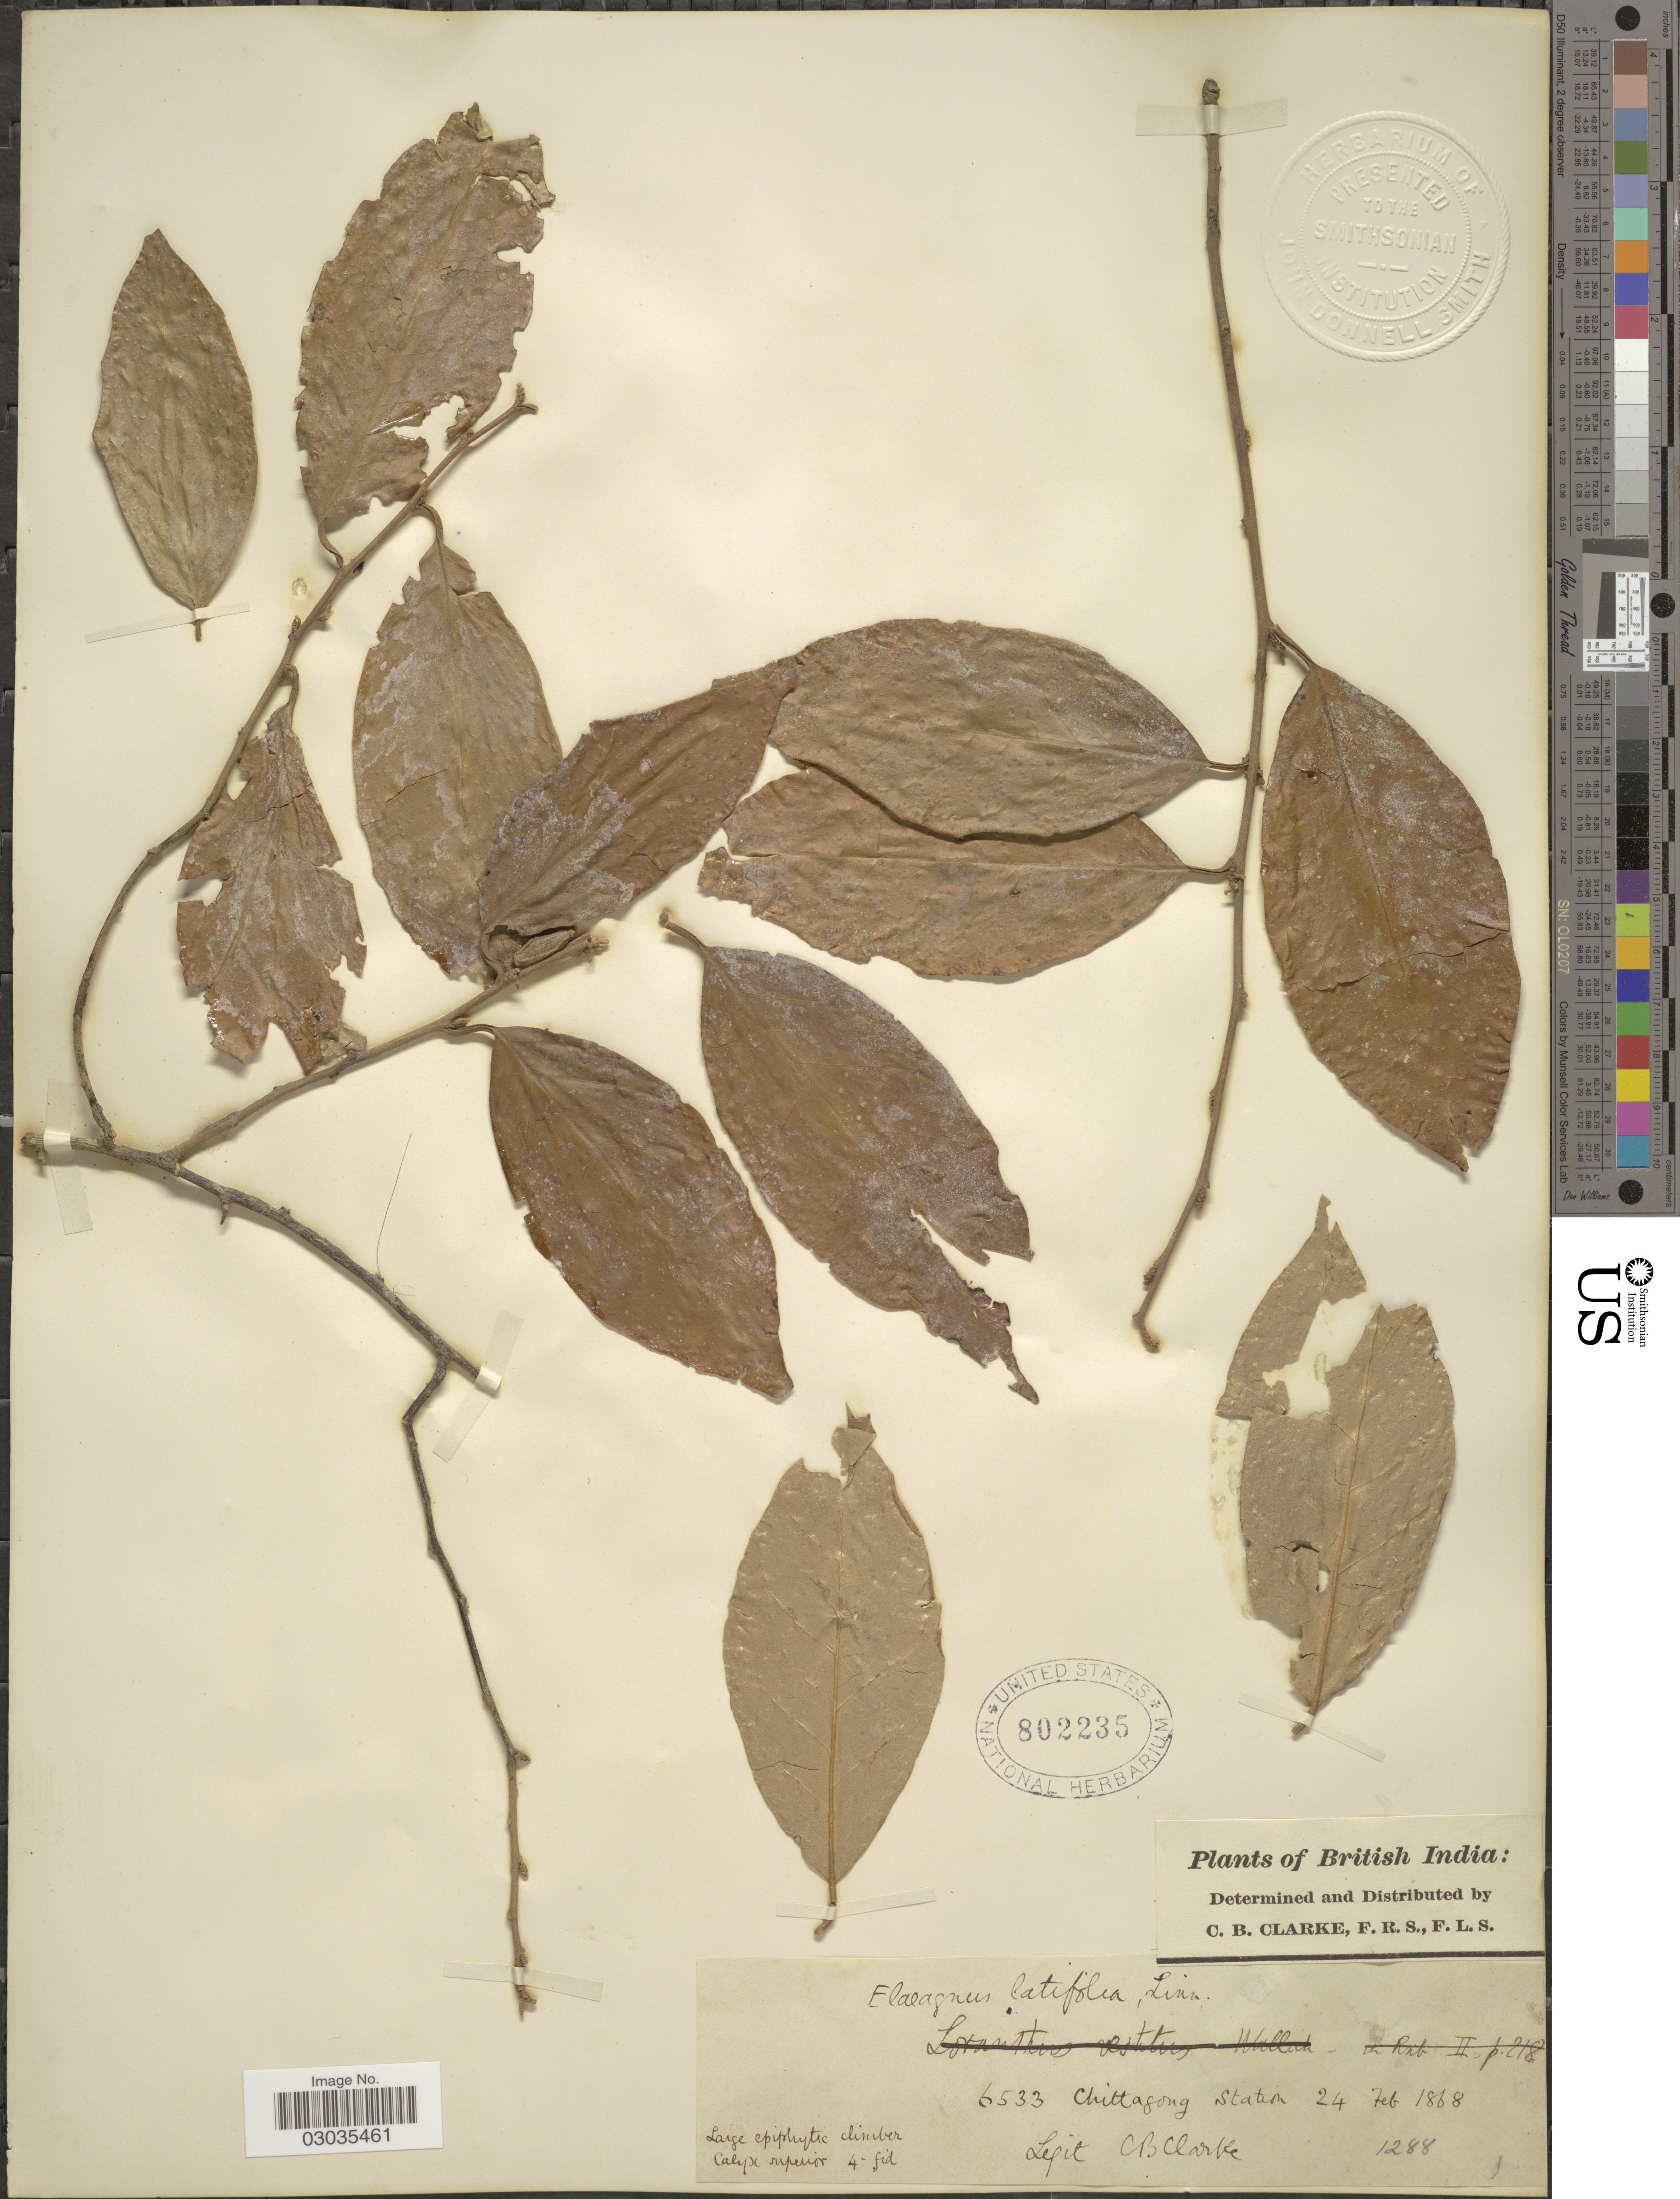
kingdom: Plantae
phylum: Tracheophyta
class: Magnoliopsida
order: Rosales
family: Elaeagnaceae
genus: Elaeagnus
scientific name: Elaeagnus latifolia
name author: L.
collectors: C. B. Clarke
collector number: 6533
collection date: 1868-02-24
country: Bangladesh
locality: British India. Chittagong Station.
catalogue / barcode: US 802235